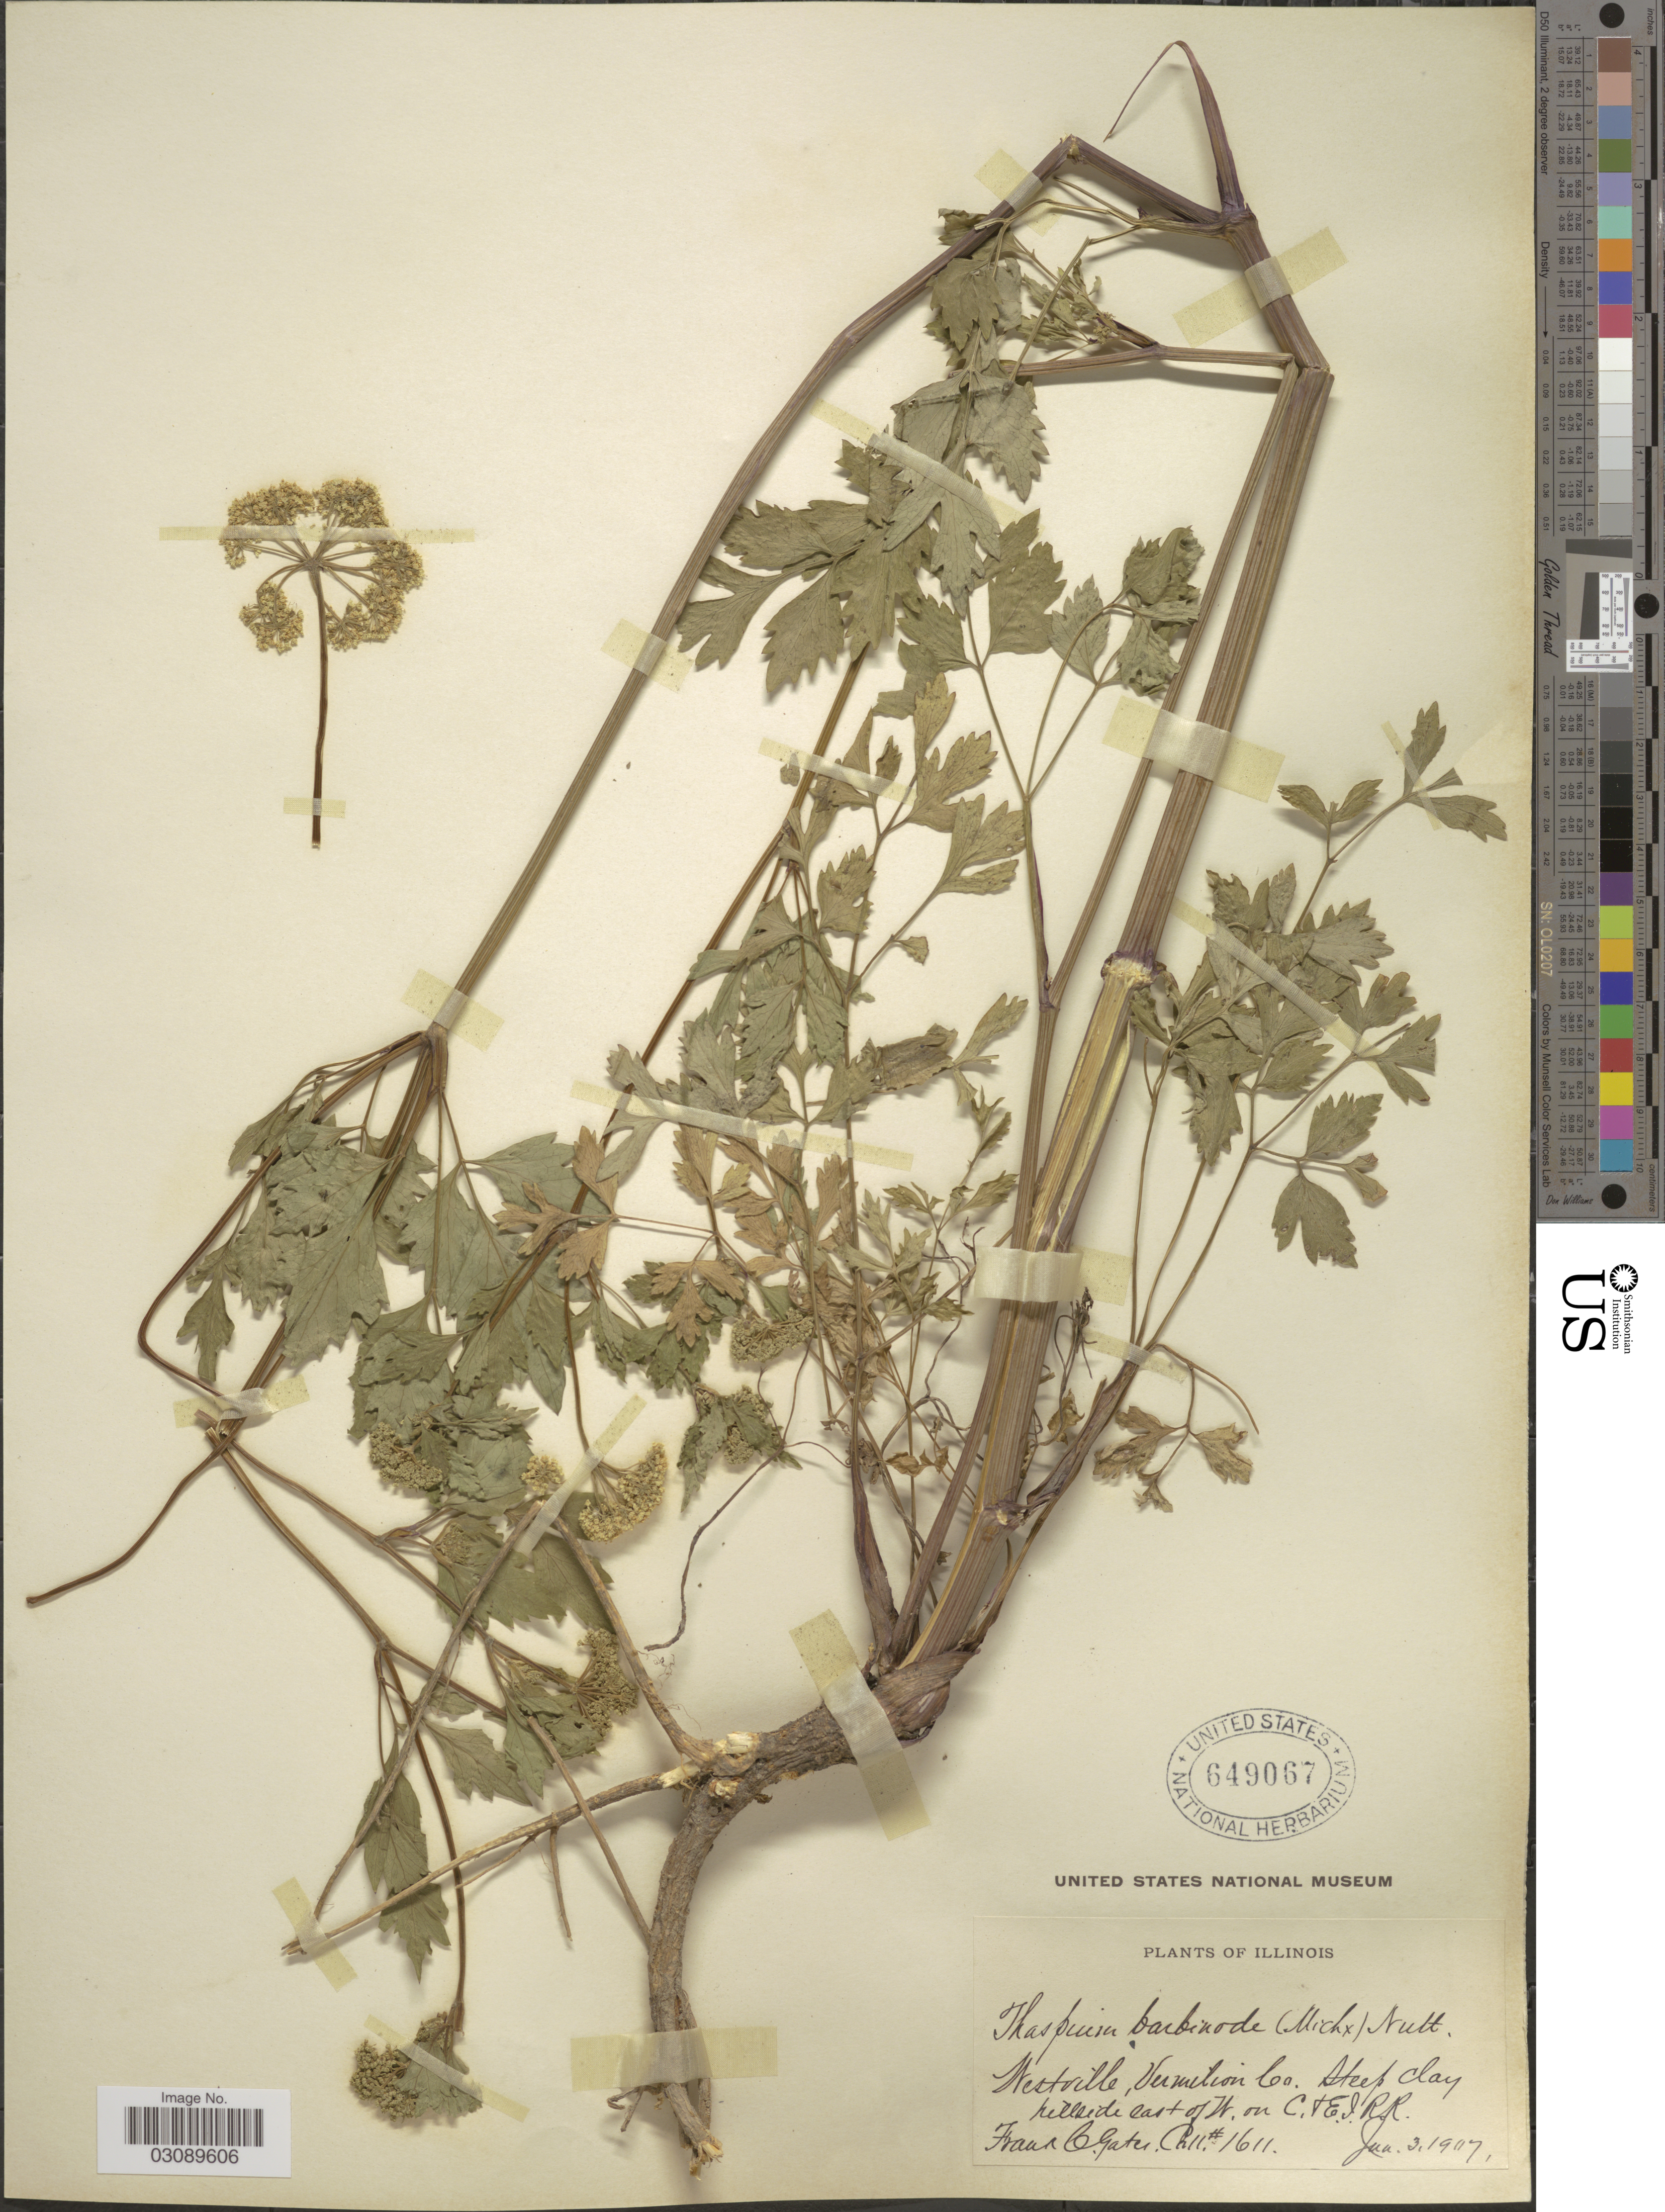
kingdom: Plantae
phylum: Tracheophyta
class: Magnoliopsida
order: Apiales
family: Apiaceae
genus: Thaspium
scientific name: Thaspium barbinode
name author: (Michx.) Nutt.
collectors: F. C. Gates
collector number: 1611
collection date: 1907-06-03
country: United States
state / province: Illinois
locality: Westville, Vermillion Co. Steep clay hillside east of W. on C.&E.I. R.R.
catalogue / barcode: US 649067